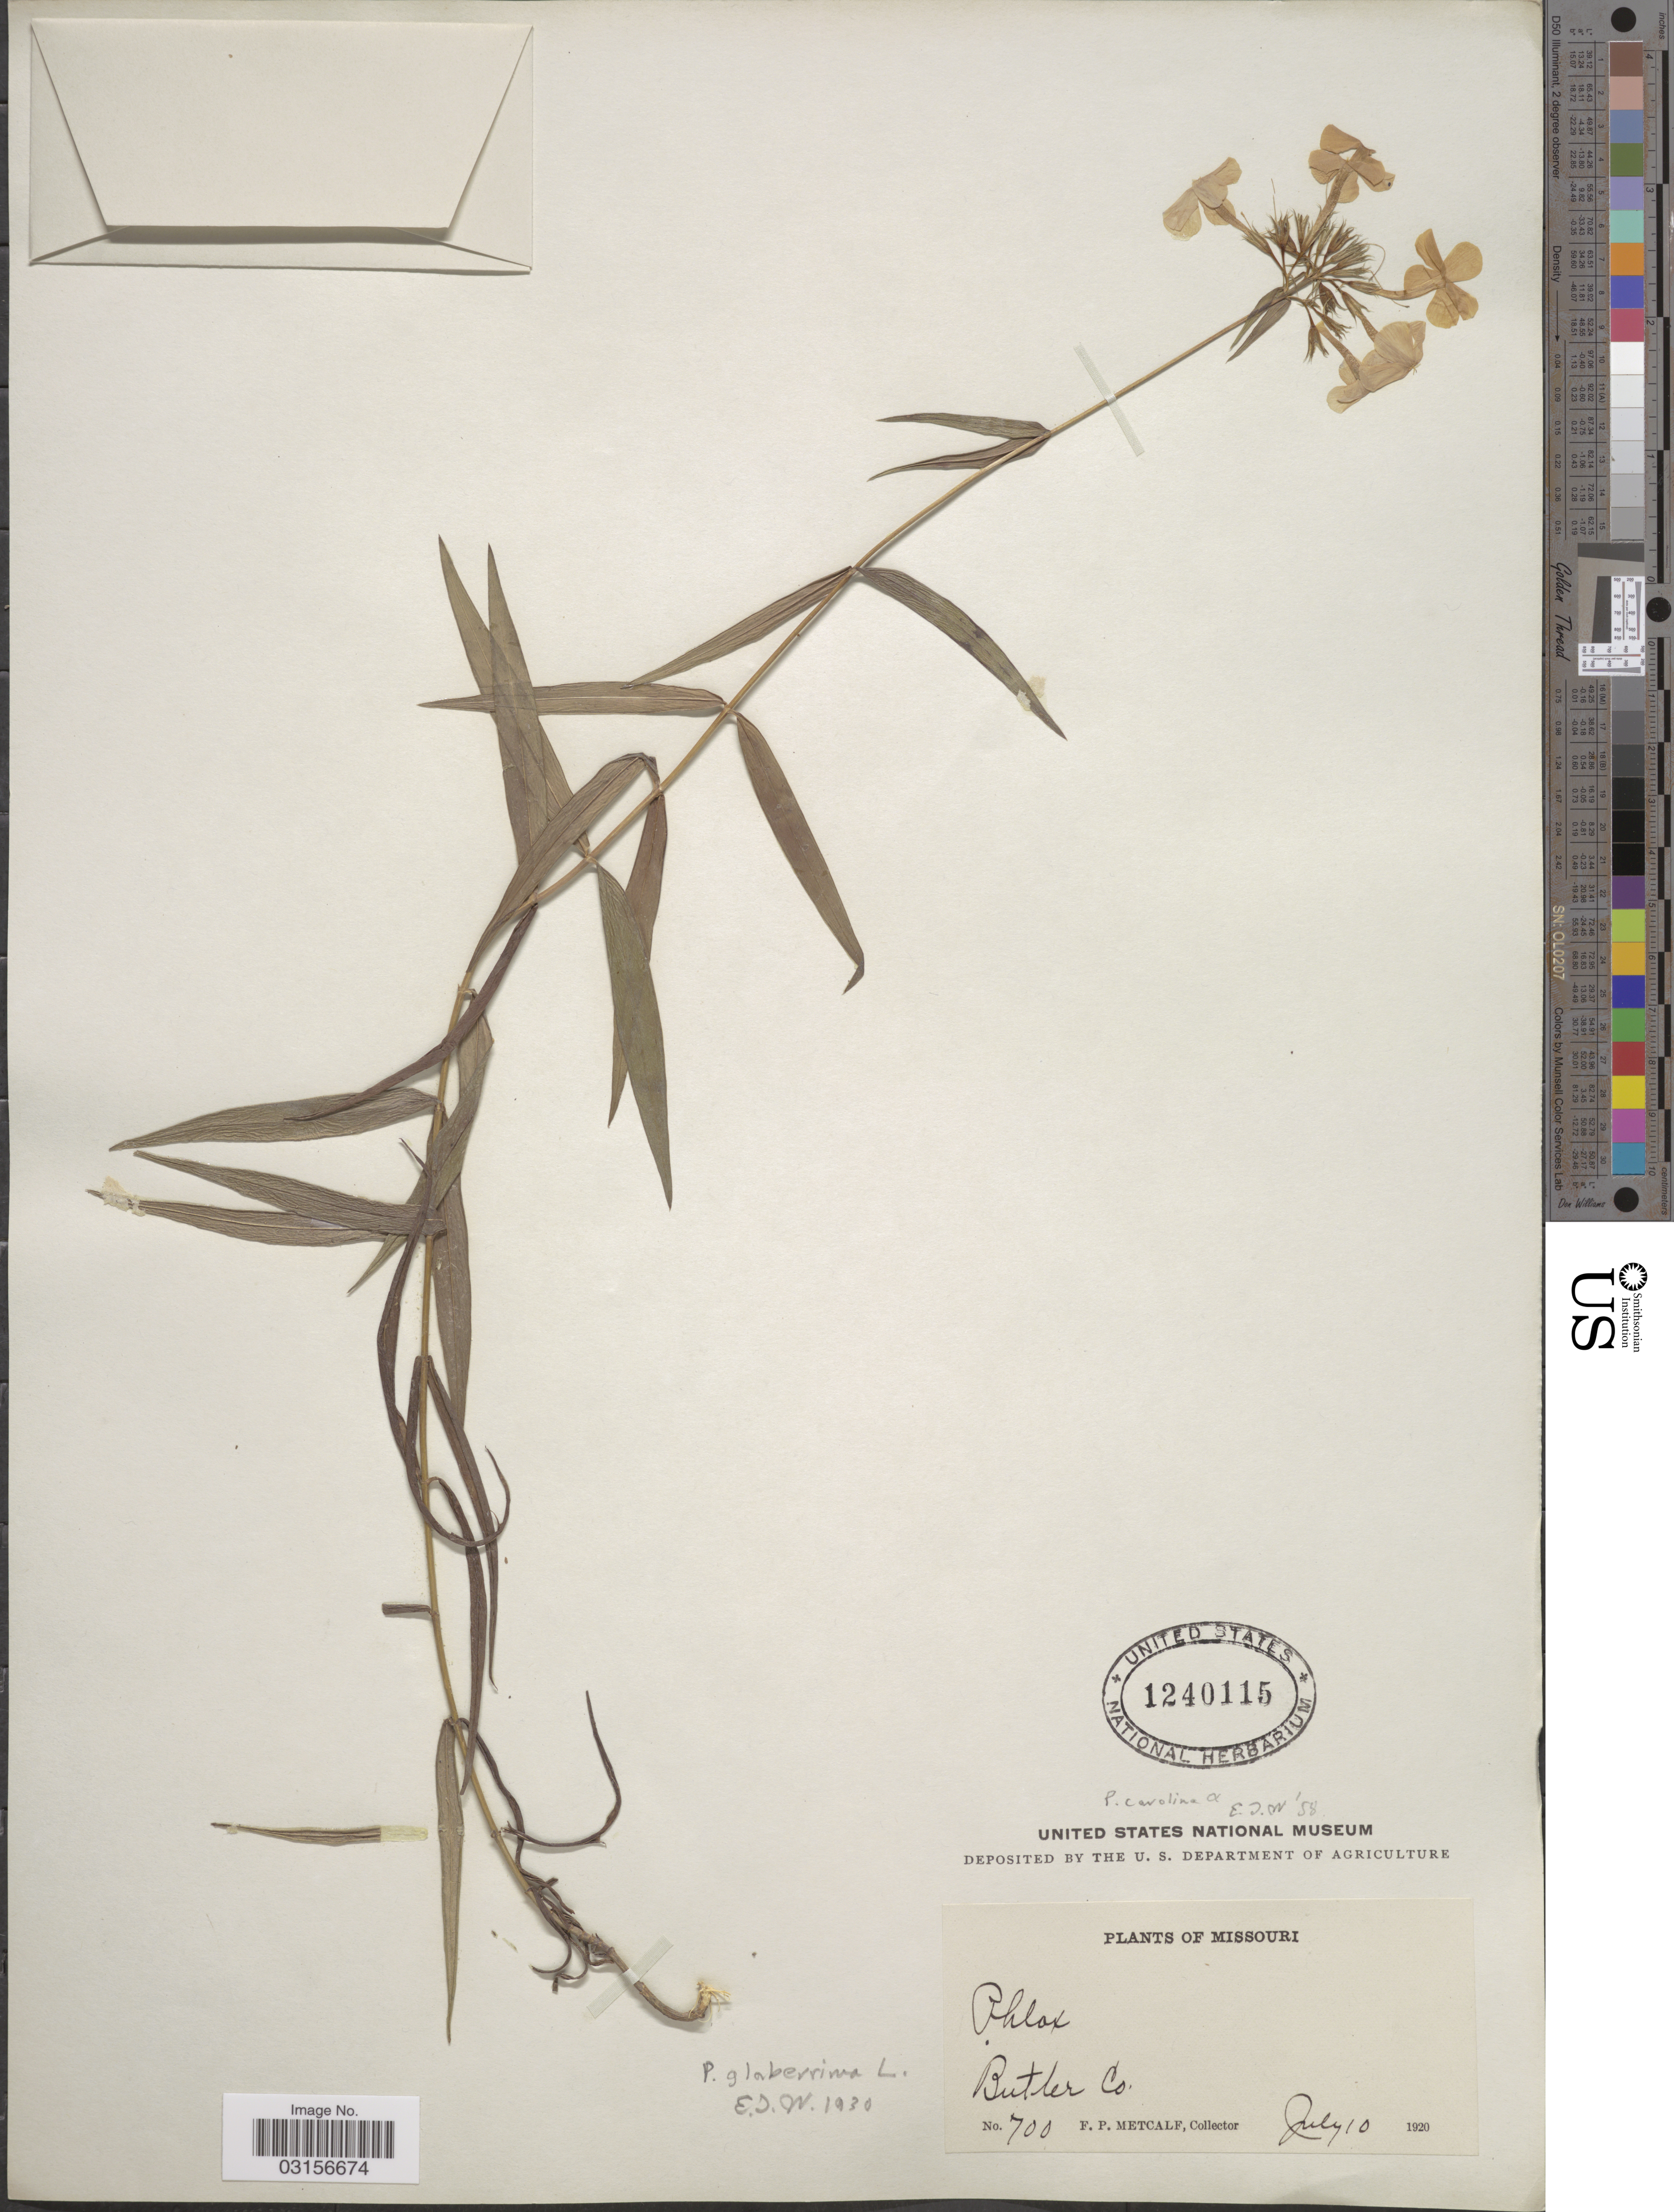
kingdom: Plantae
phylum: Tracheophyta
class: Magnoliopsida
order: Ericales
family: Polemoniaceae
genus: Phlox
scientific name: Phlox carolina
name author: L.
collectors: F. Metcalf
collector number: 700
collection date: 1920-07-10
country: United States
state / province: Missouri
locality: Butler Co.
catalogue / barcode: US 1240115